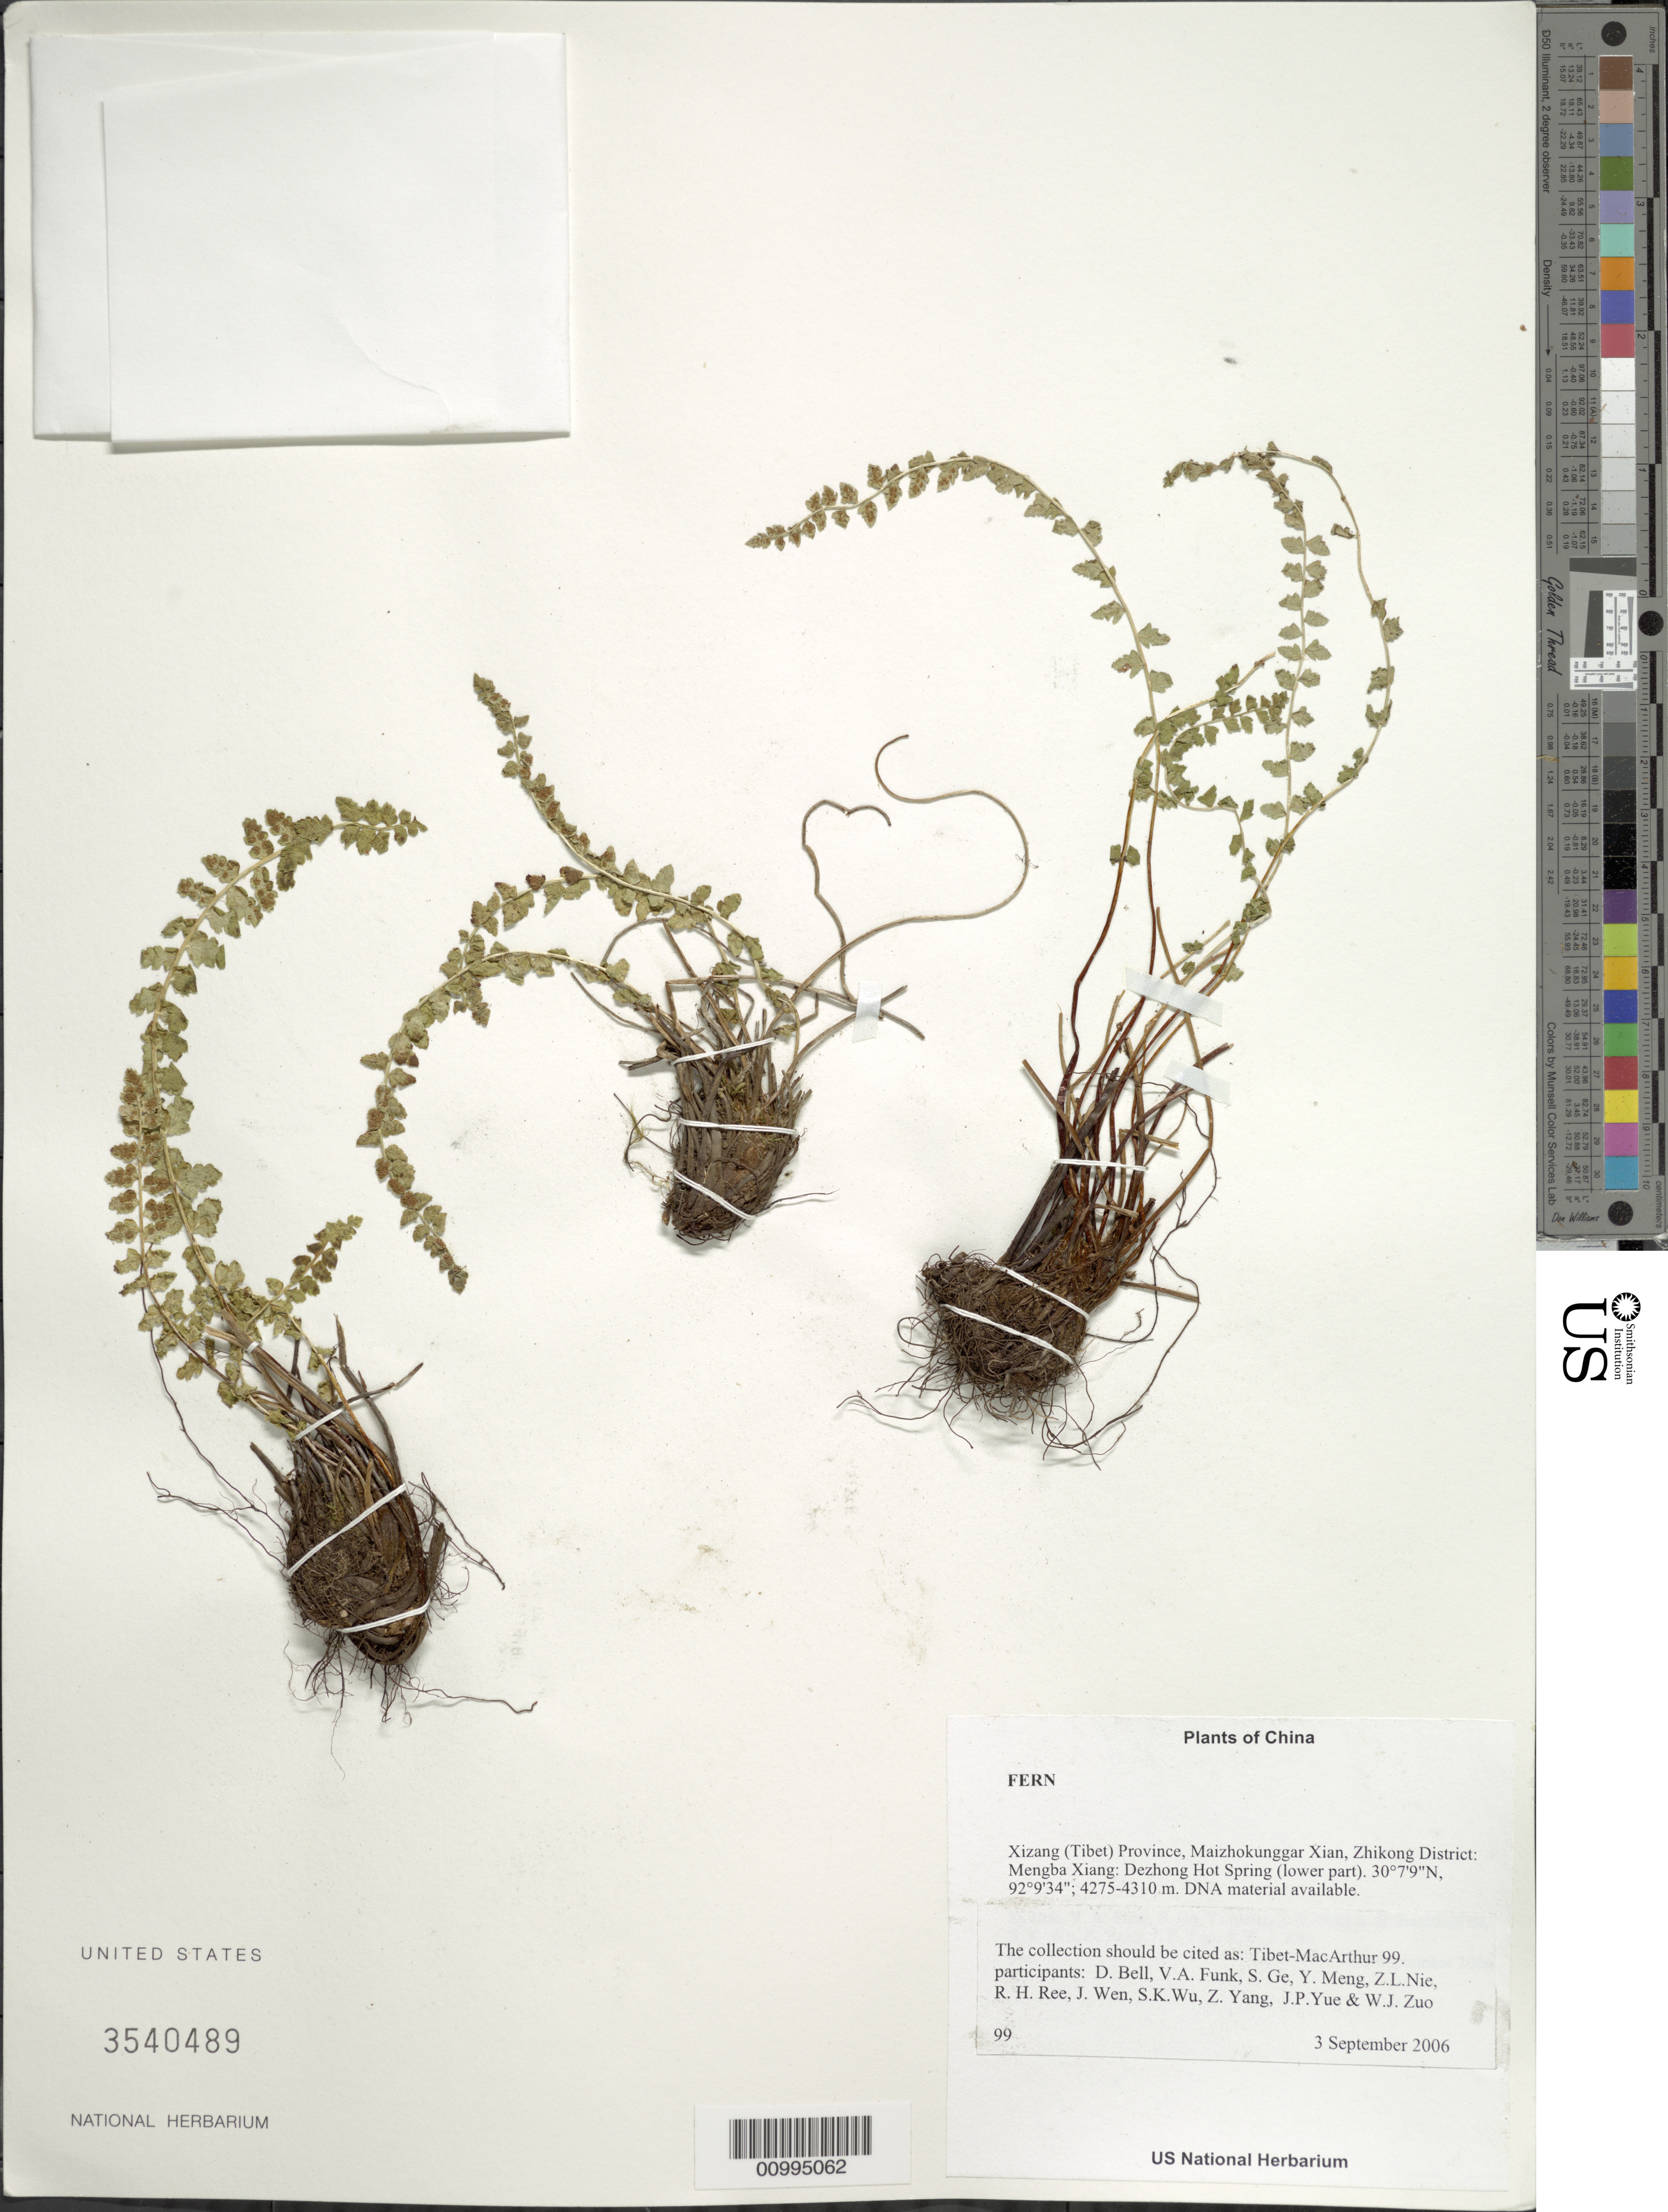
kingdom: Plantae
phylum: Tracheophyta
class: Polypodiopsida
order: Polypodiales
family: Dryopteridaceae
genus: Polystichum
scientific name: Polystichum sp.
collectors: Tibet-MacArthur, D. A. Bell, V. Funk, S. Ge, Y. Meng, Z. Nie, R. Ree, J. Wen, S. K. Wu, Z. Yang, J. Yue & W. Zuo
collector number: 99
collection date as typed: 03 Sep 2006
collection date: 2006-09-03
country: China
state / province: Xizang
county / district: Maizhokunggar Xian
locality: Zhikong District: Mengba Xiang:Dezhong Hot Spring (lower part).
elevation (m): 4275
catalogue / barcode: US 3540489